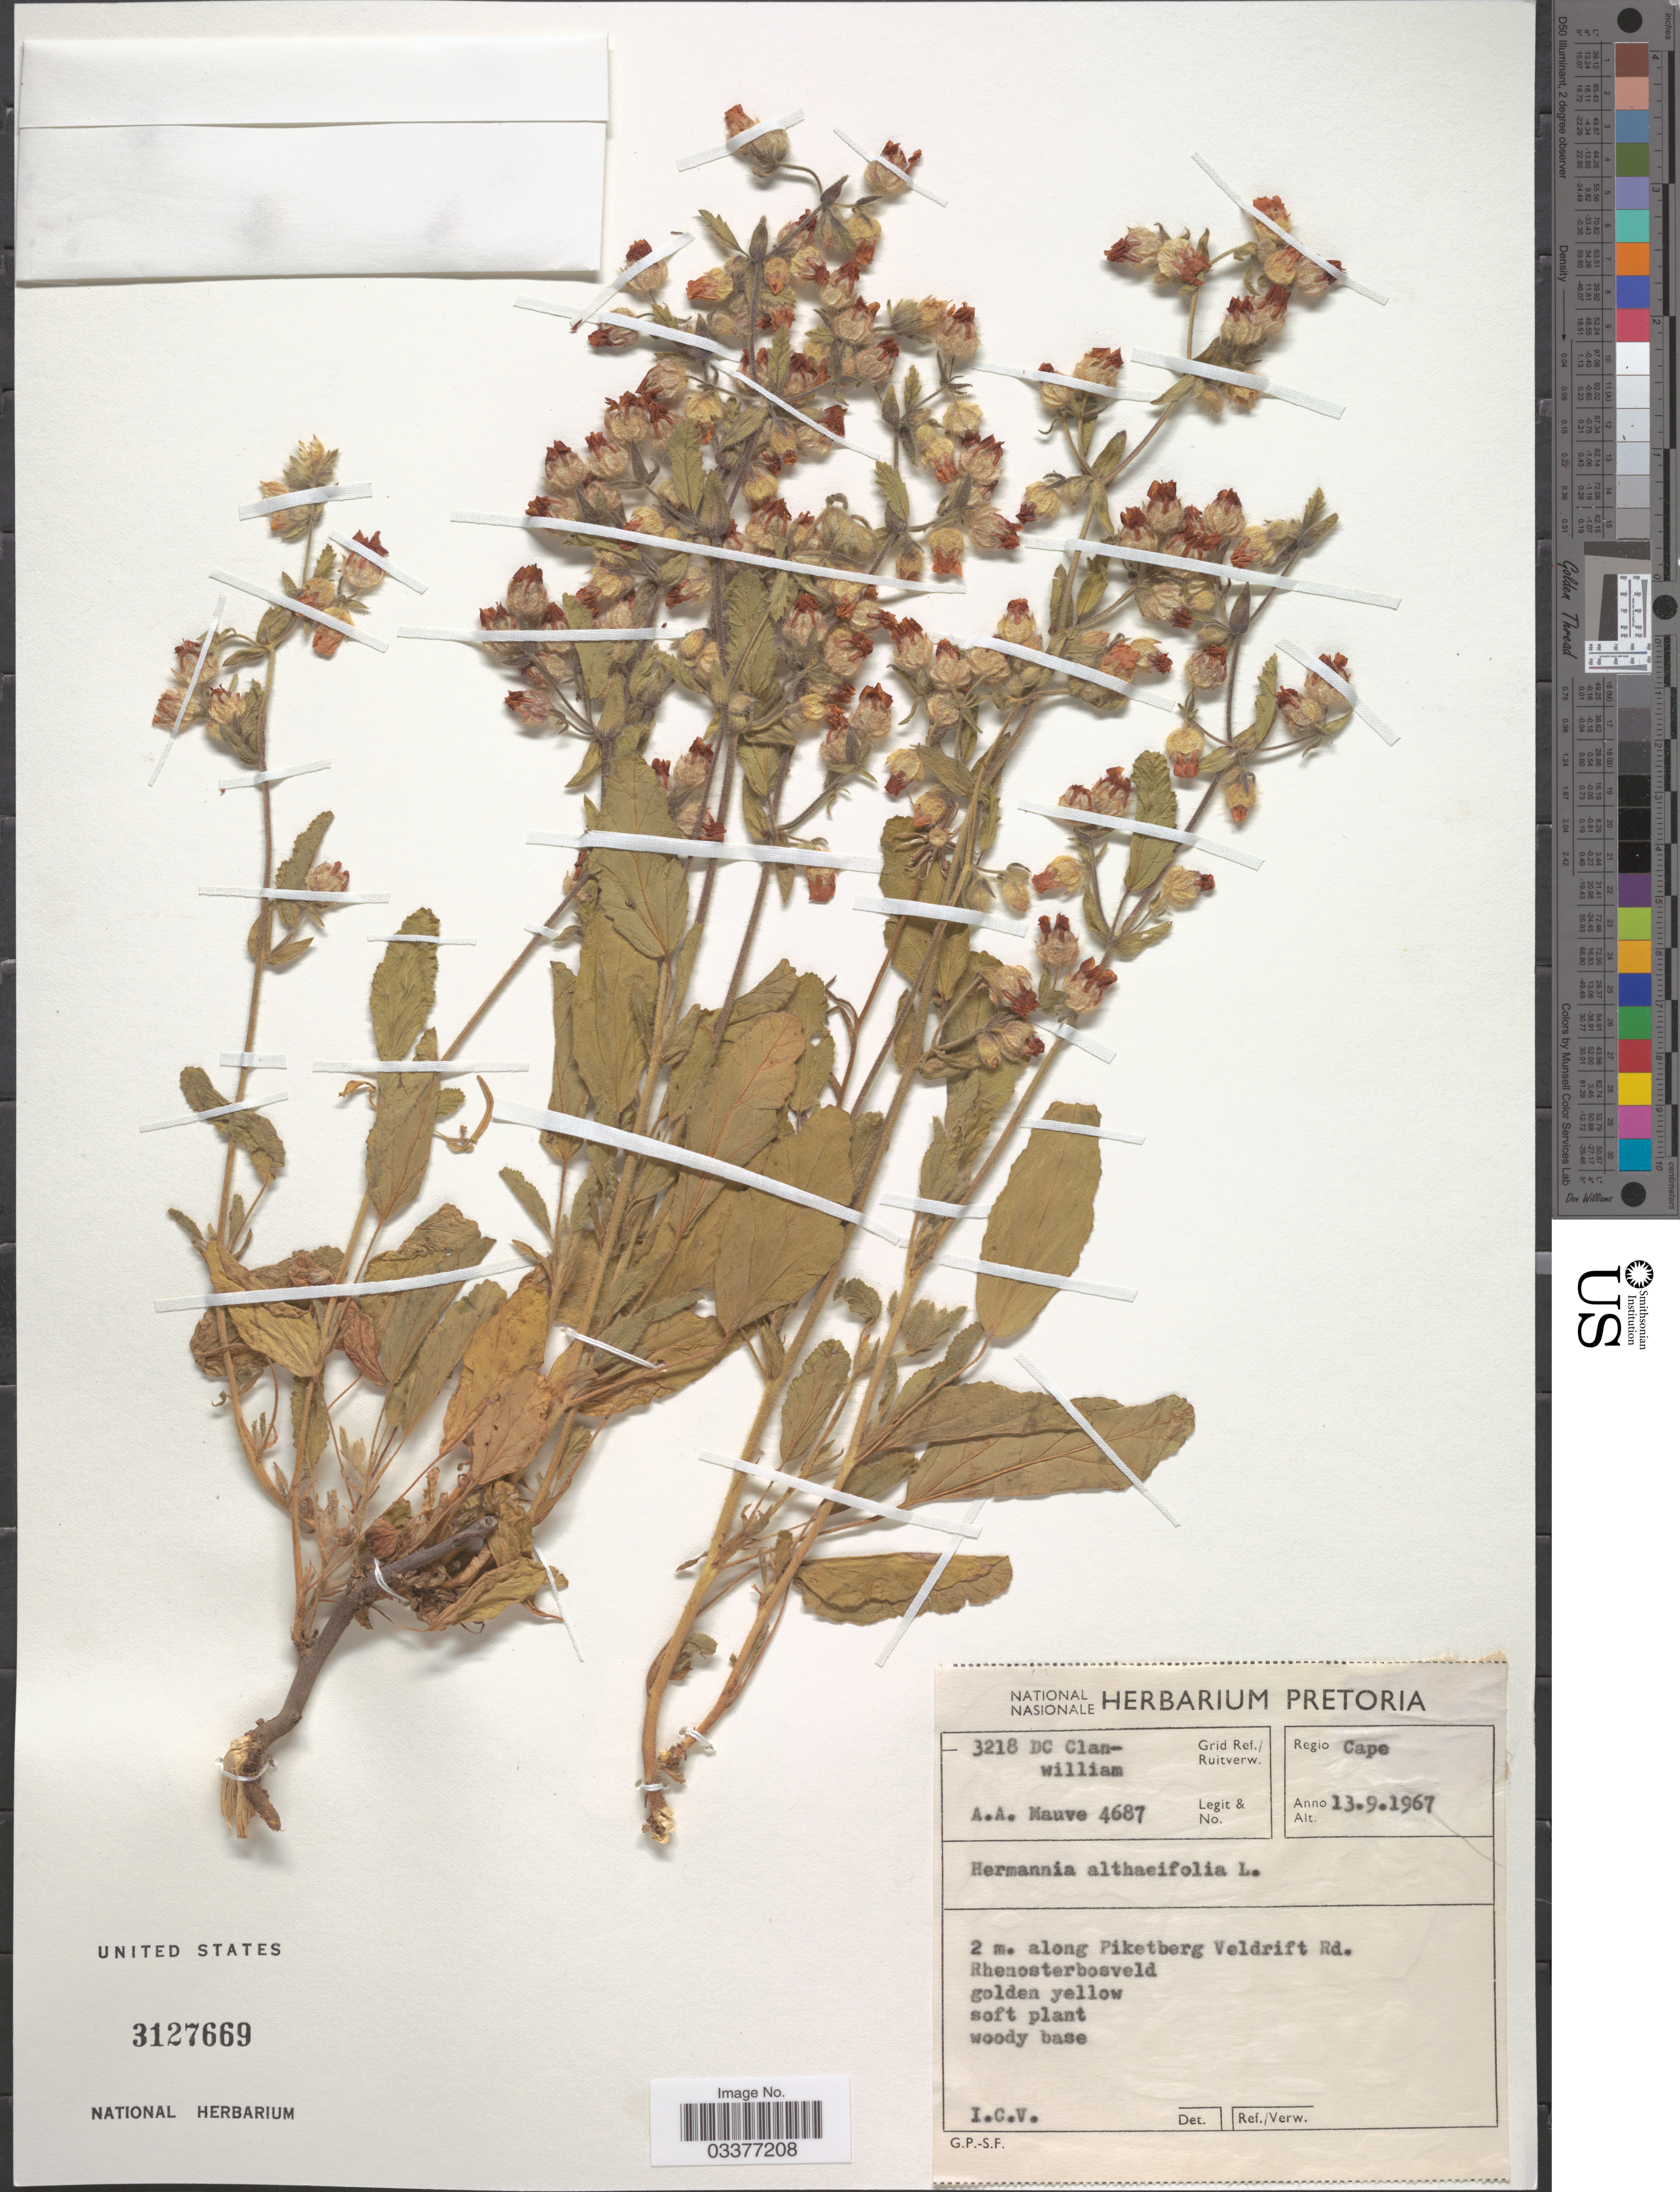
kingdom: Plantae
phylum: Tracheophyta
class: Magnoliopsida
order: Malvales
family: Malvaceae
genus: Hermannia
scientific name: Hermannia althaeifolia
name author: L.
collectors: A. Mauve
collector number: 4687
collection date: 1967-09-13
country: South Africa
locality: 3218 DC Clan-william Grid Ref. Regio Cape. 2 m. along Piketberg Veldrift Rd. Rhenosterbosveld.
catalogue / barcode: US 3127669